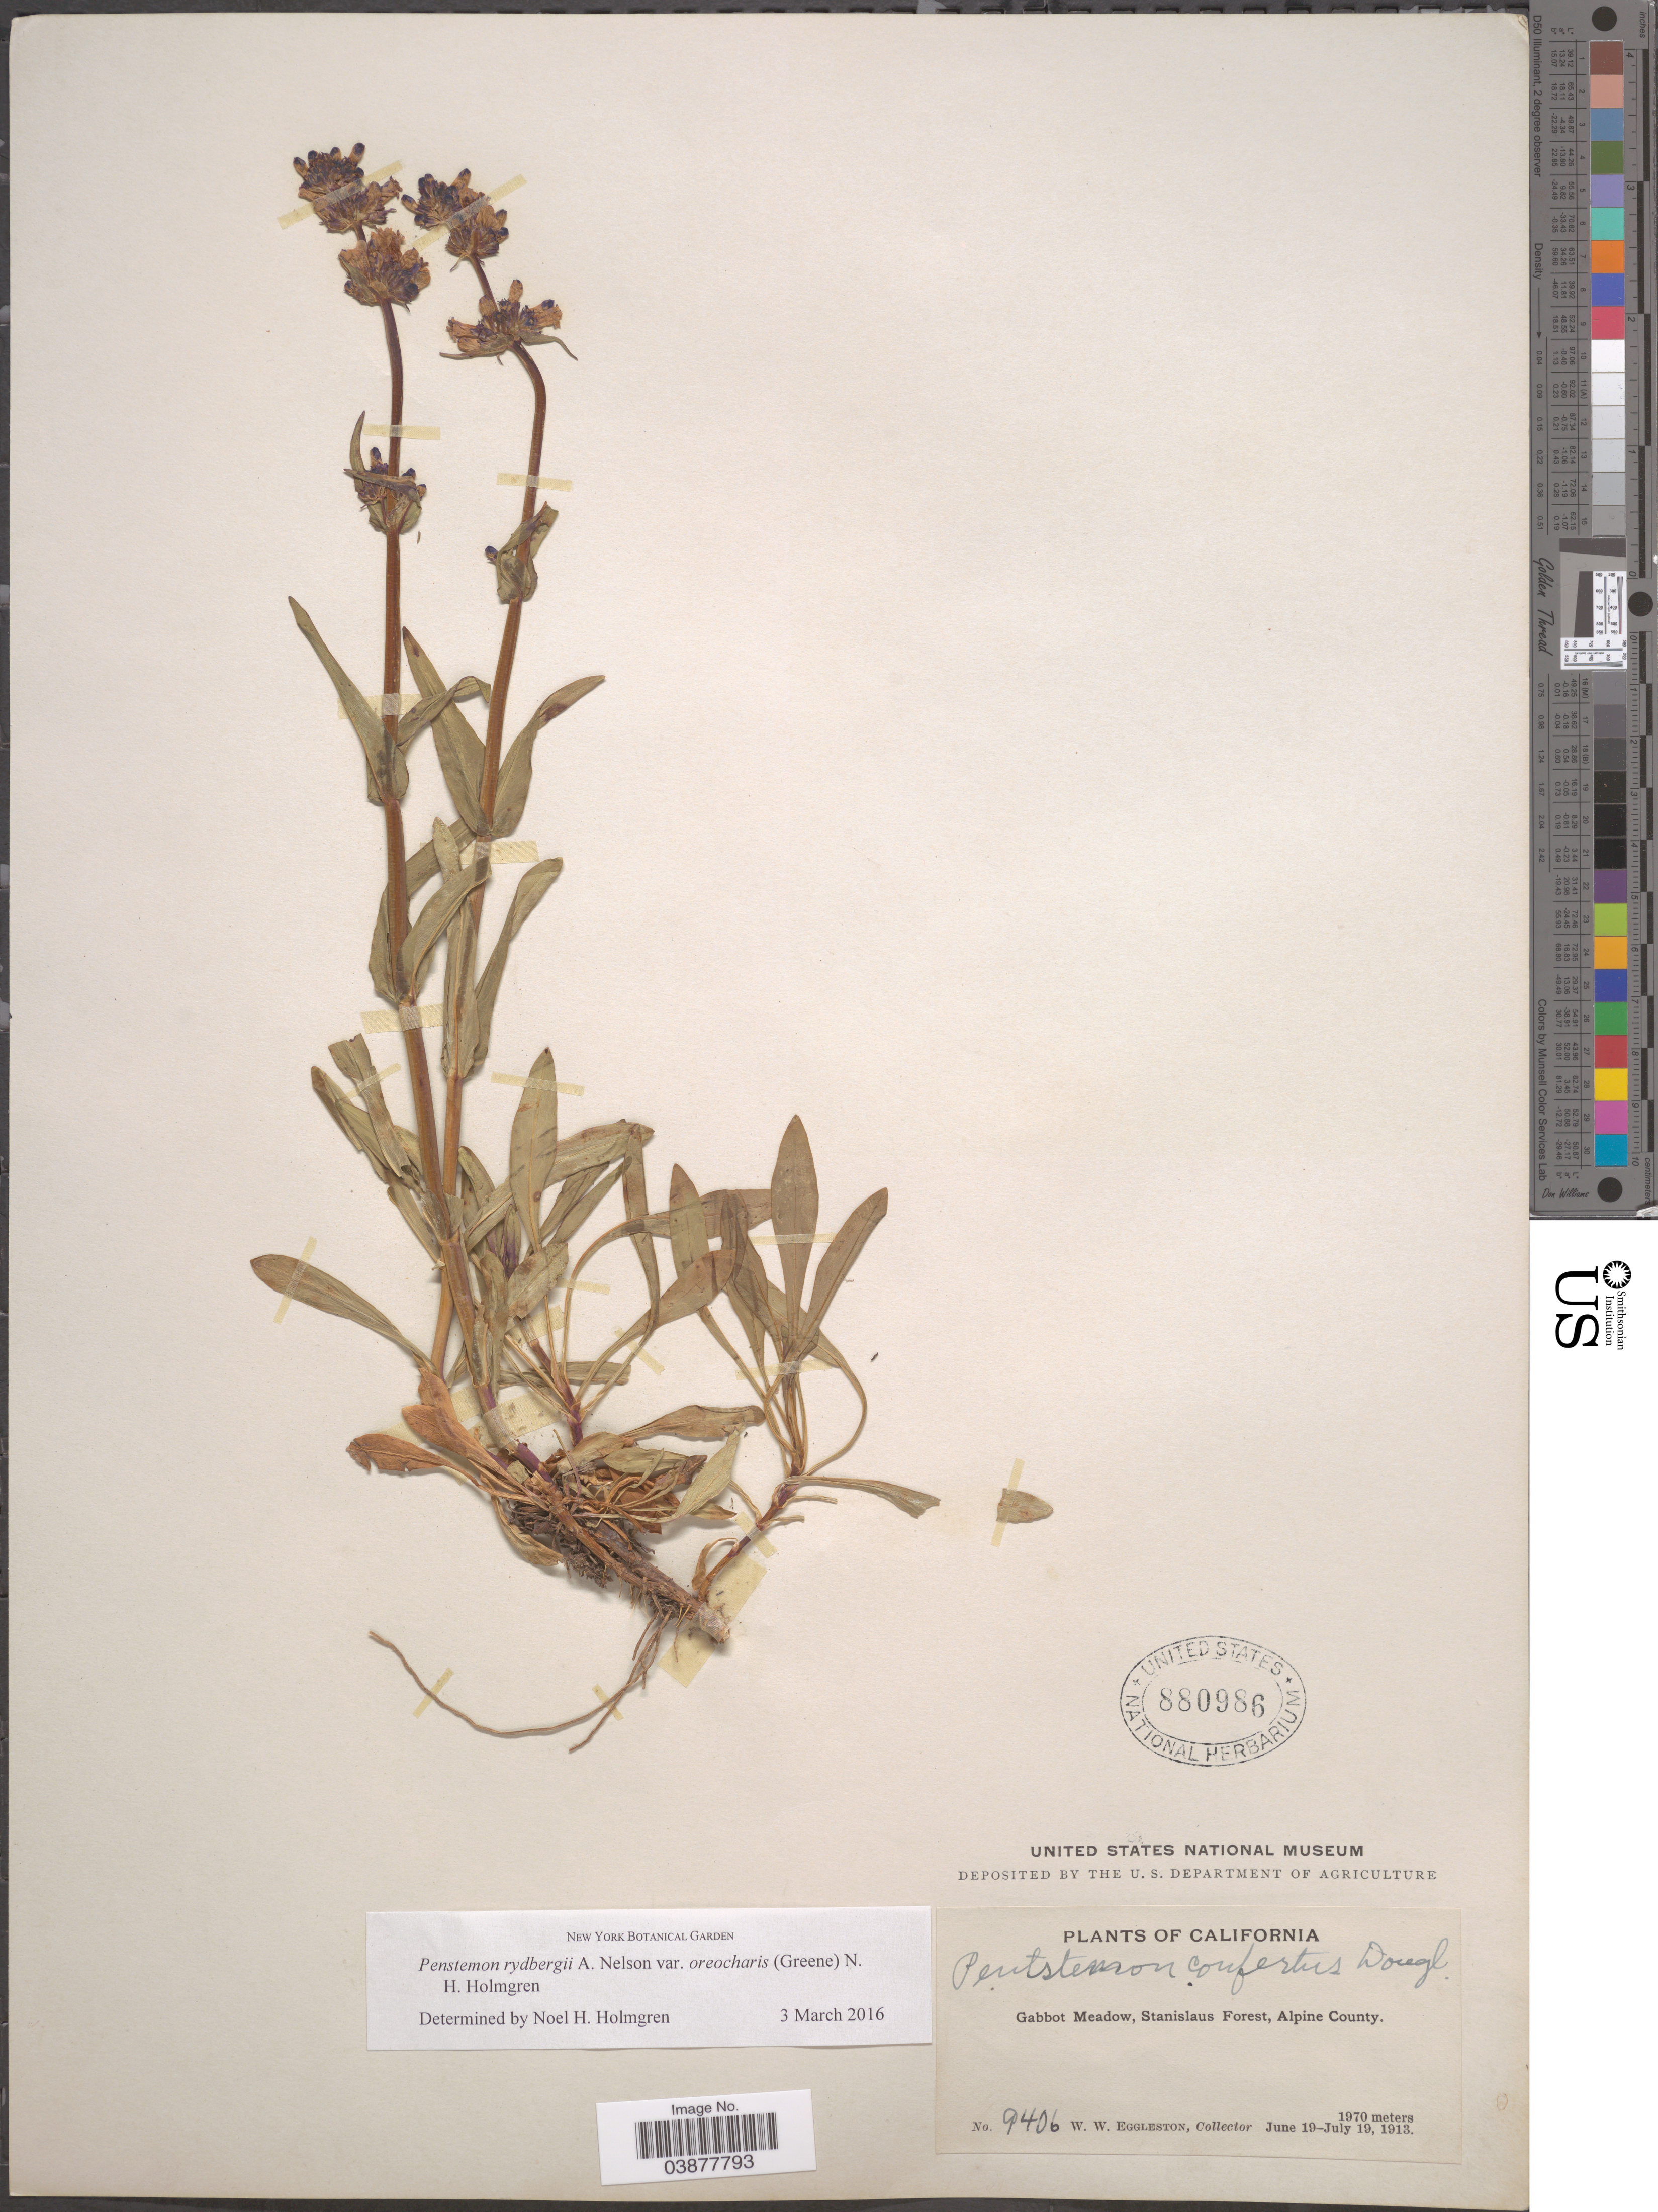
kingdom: Plantae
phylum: Tracheophyta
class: Magnoliopsida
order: Lamiales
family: Plantaginaceae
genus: Penstemon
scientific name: Penstemon rydbergii var. oreocharis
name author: (Greene) N.H. Holmgren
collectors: W. W. Eggleston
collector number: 9406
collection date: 1913-06-19/1913-07-19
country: United States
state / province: California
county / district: Alpine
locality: Gabbot Meadow, Stanislaus Forest, Alpine County.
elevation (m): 1970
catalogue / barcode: US 880986